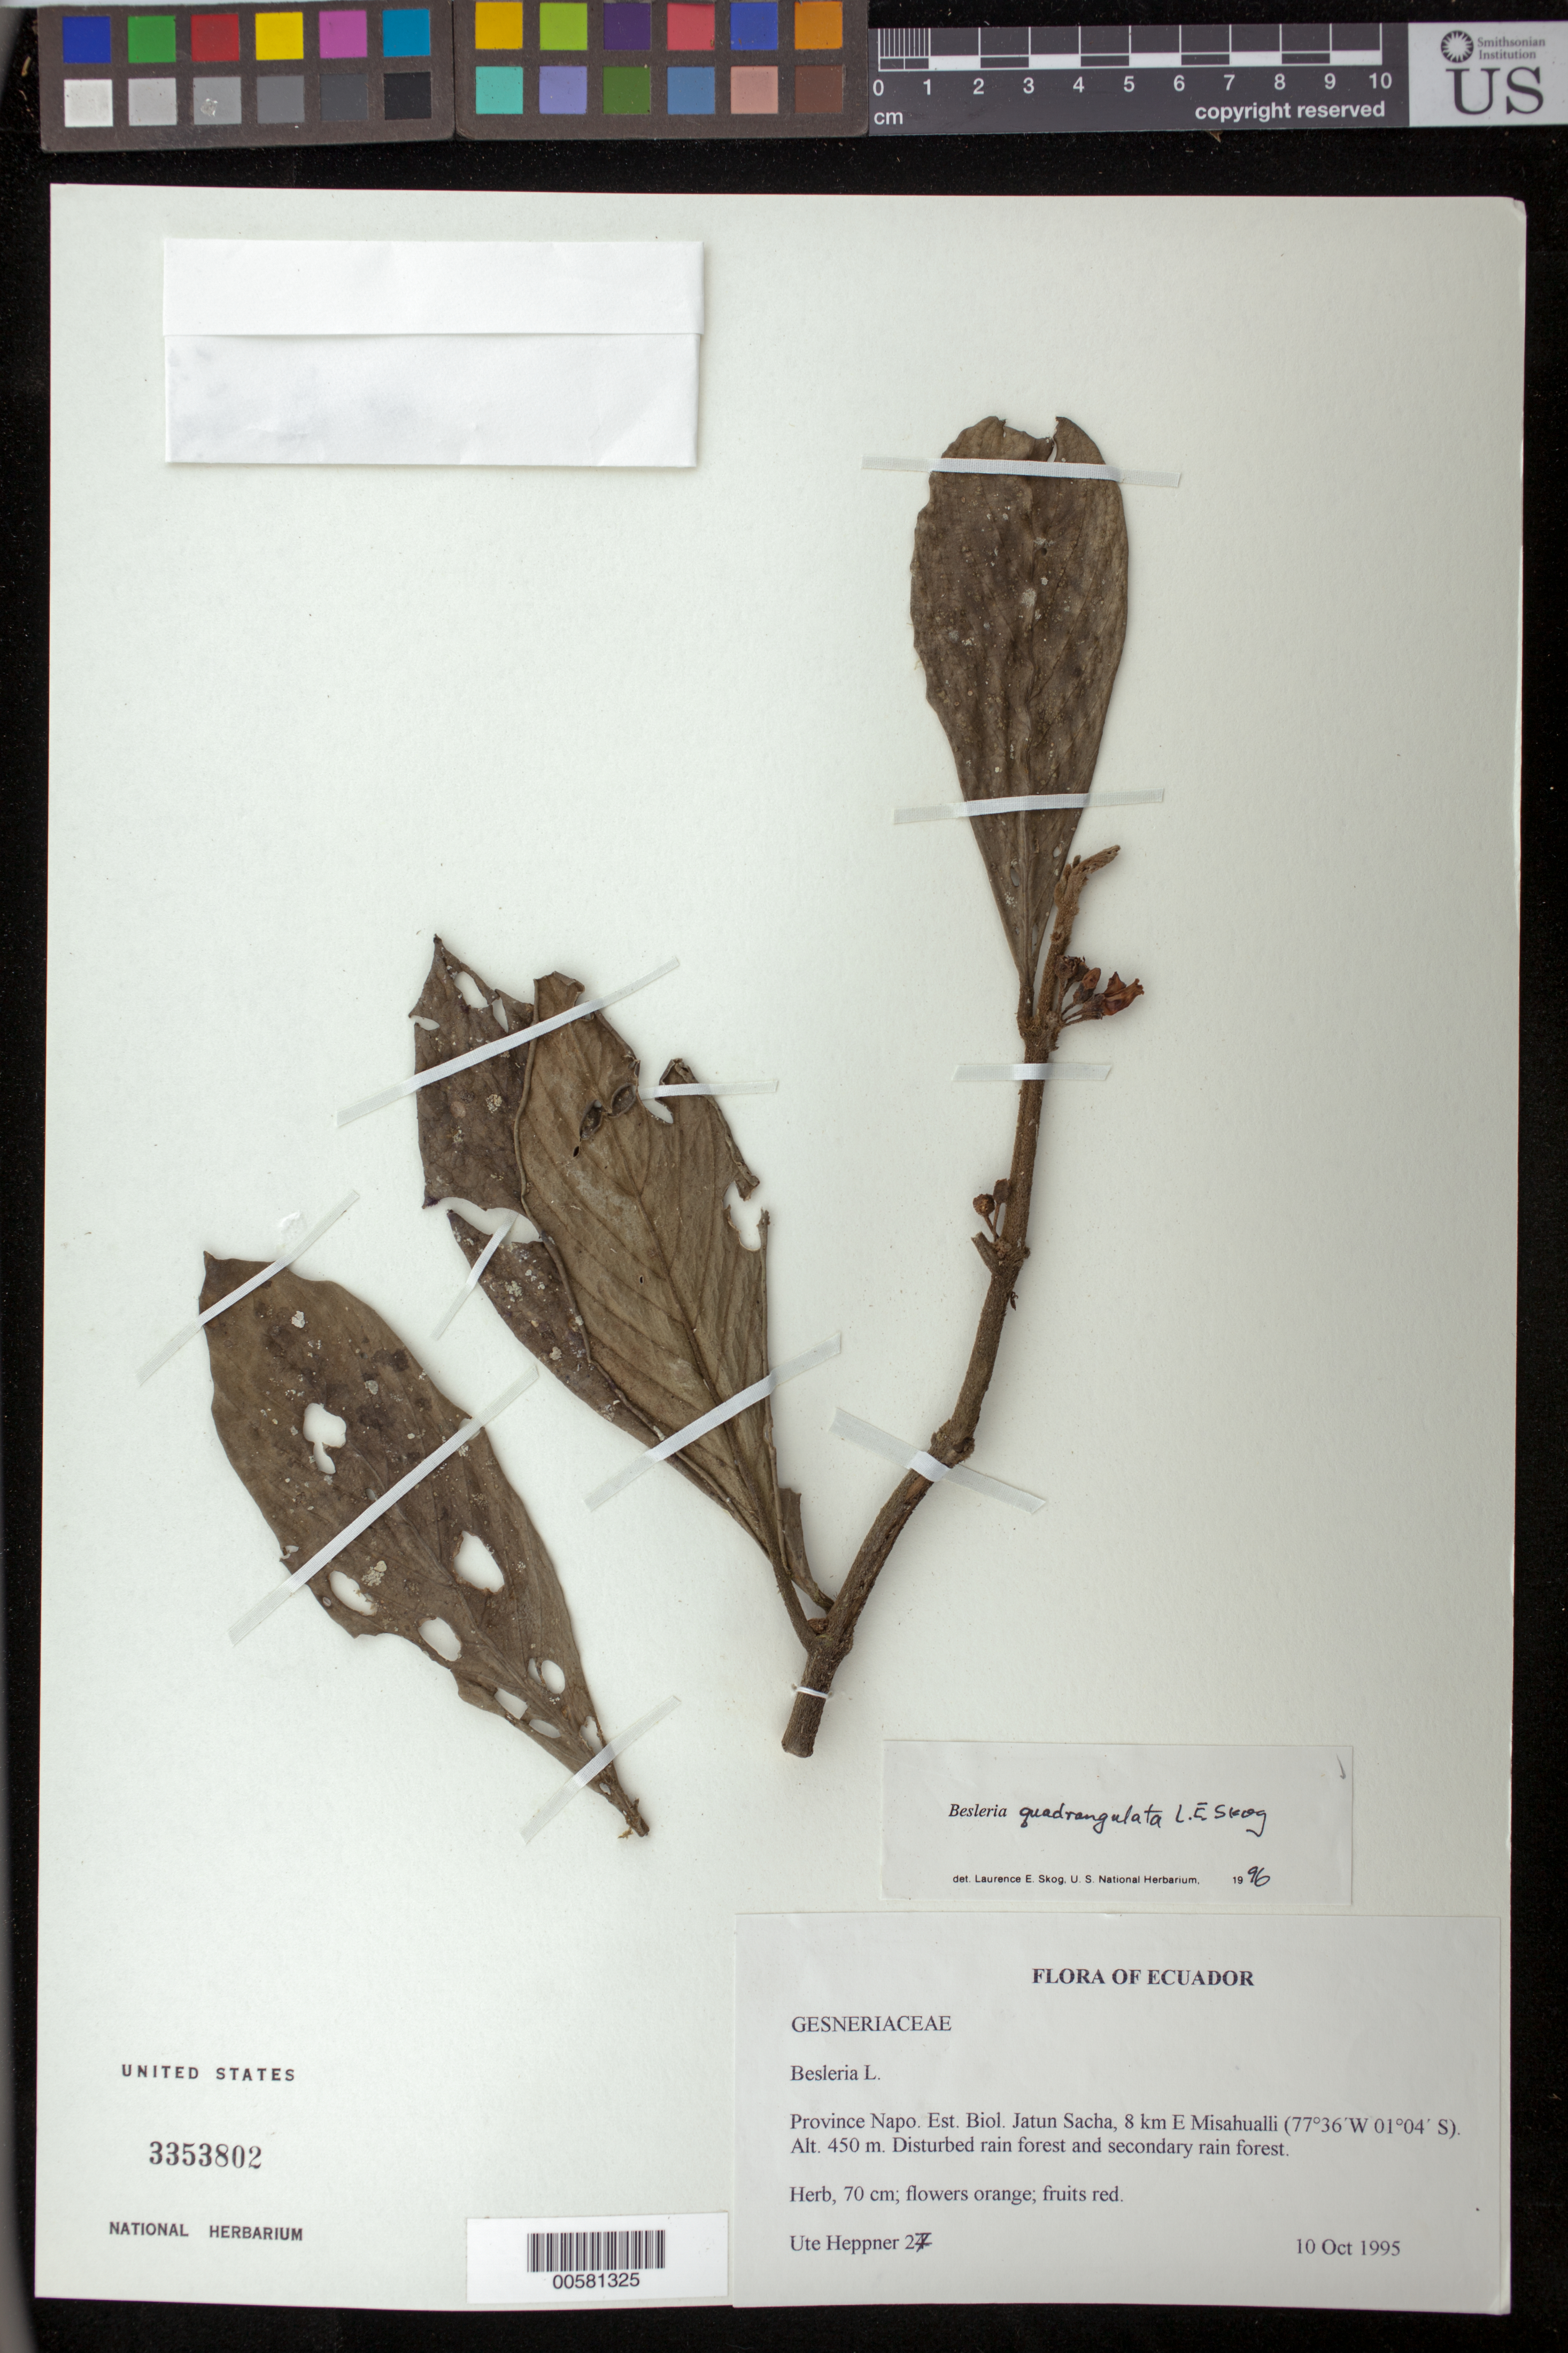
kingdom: Plantae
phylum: Tracheophyta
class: Magnoliopsida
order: Lamiales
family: Gesneriaceae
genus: Besleria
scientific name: Besleria quadrangulata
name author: L.E. Skog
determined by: Skog, Laurence E.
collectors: U. Heppner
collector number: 27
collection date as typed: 10 Oct 1995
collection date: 1995-10-10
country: Ecuador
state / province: Napo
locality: Est. Biol. Jatun Sacha, 8 km E Misahualli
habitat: Disturbed rain forest and secondary rain forest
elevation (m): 450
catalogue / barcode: US 3353802